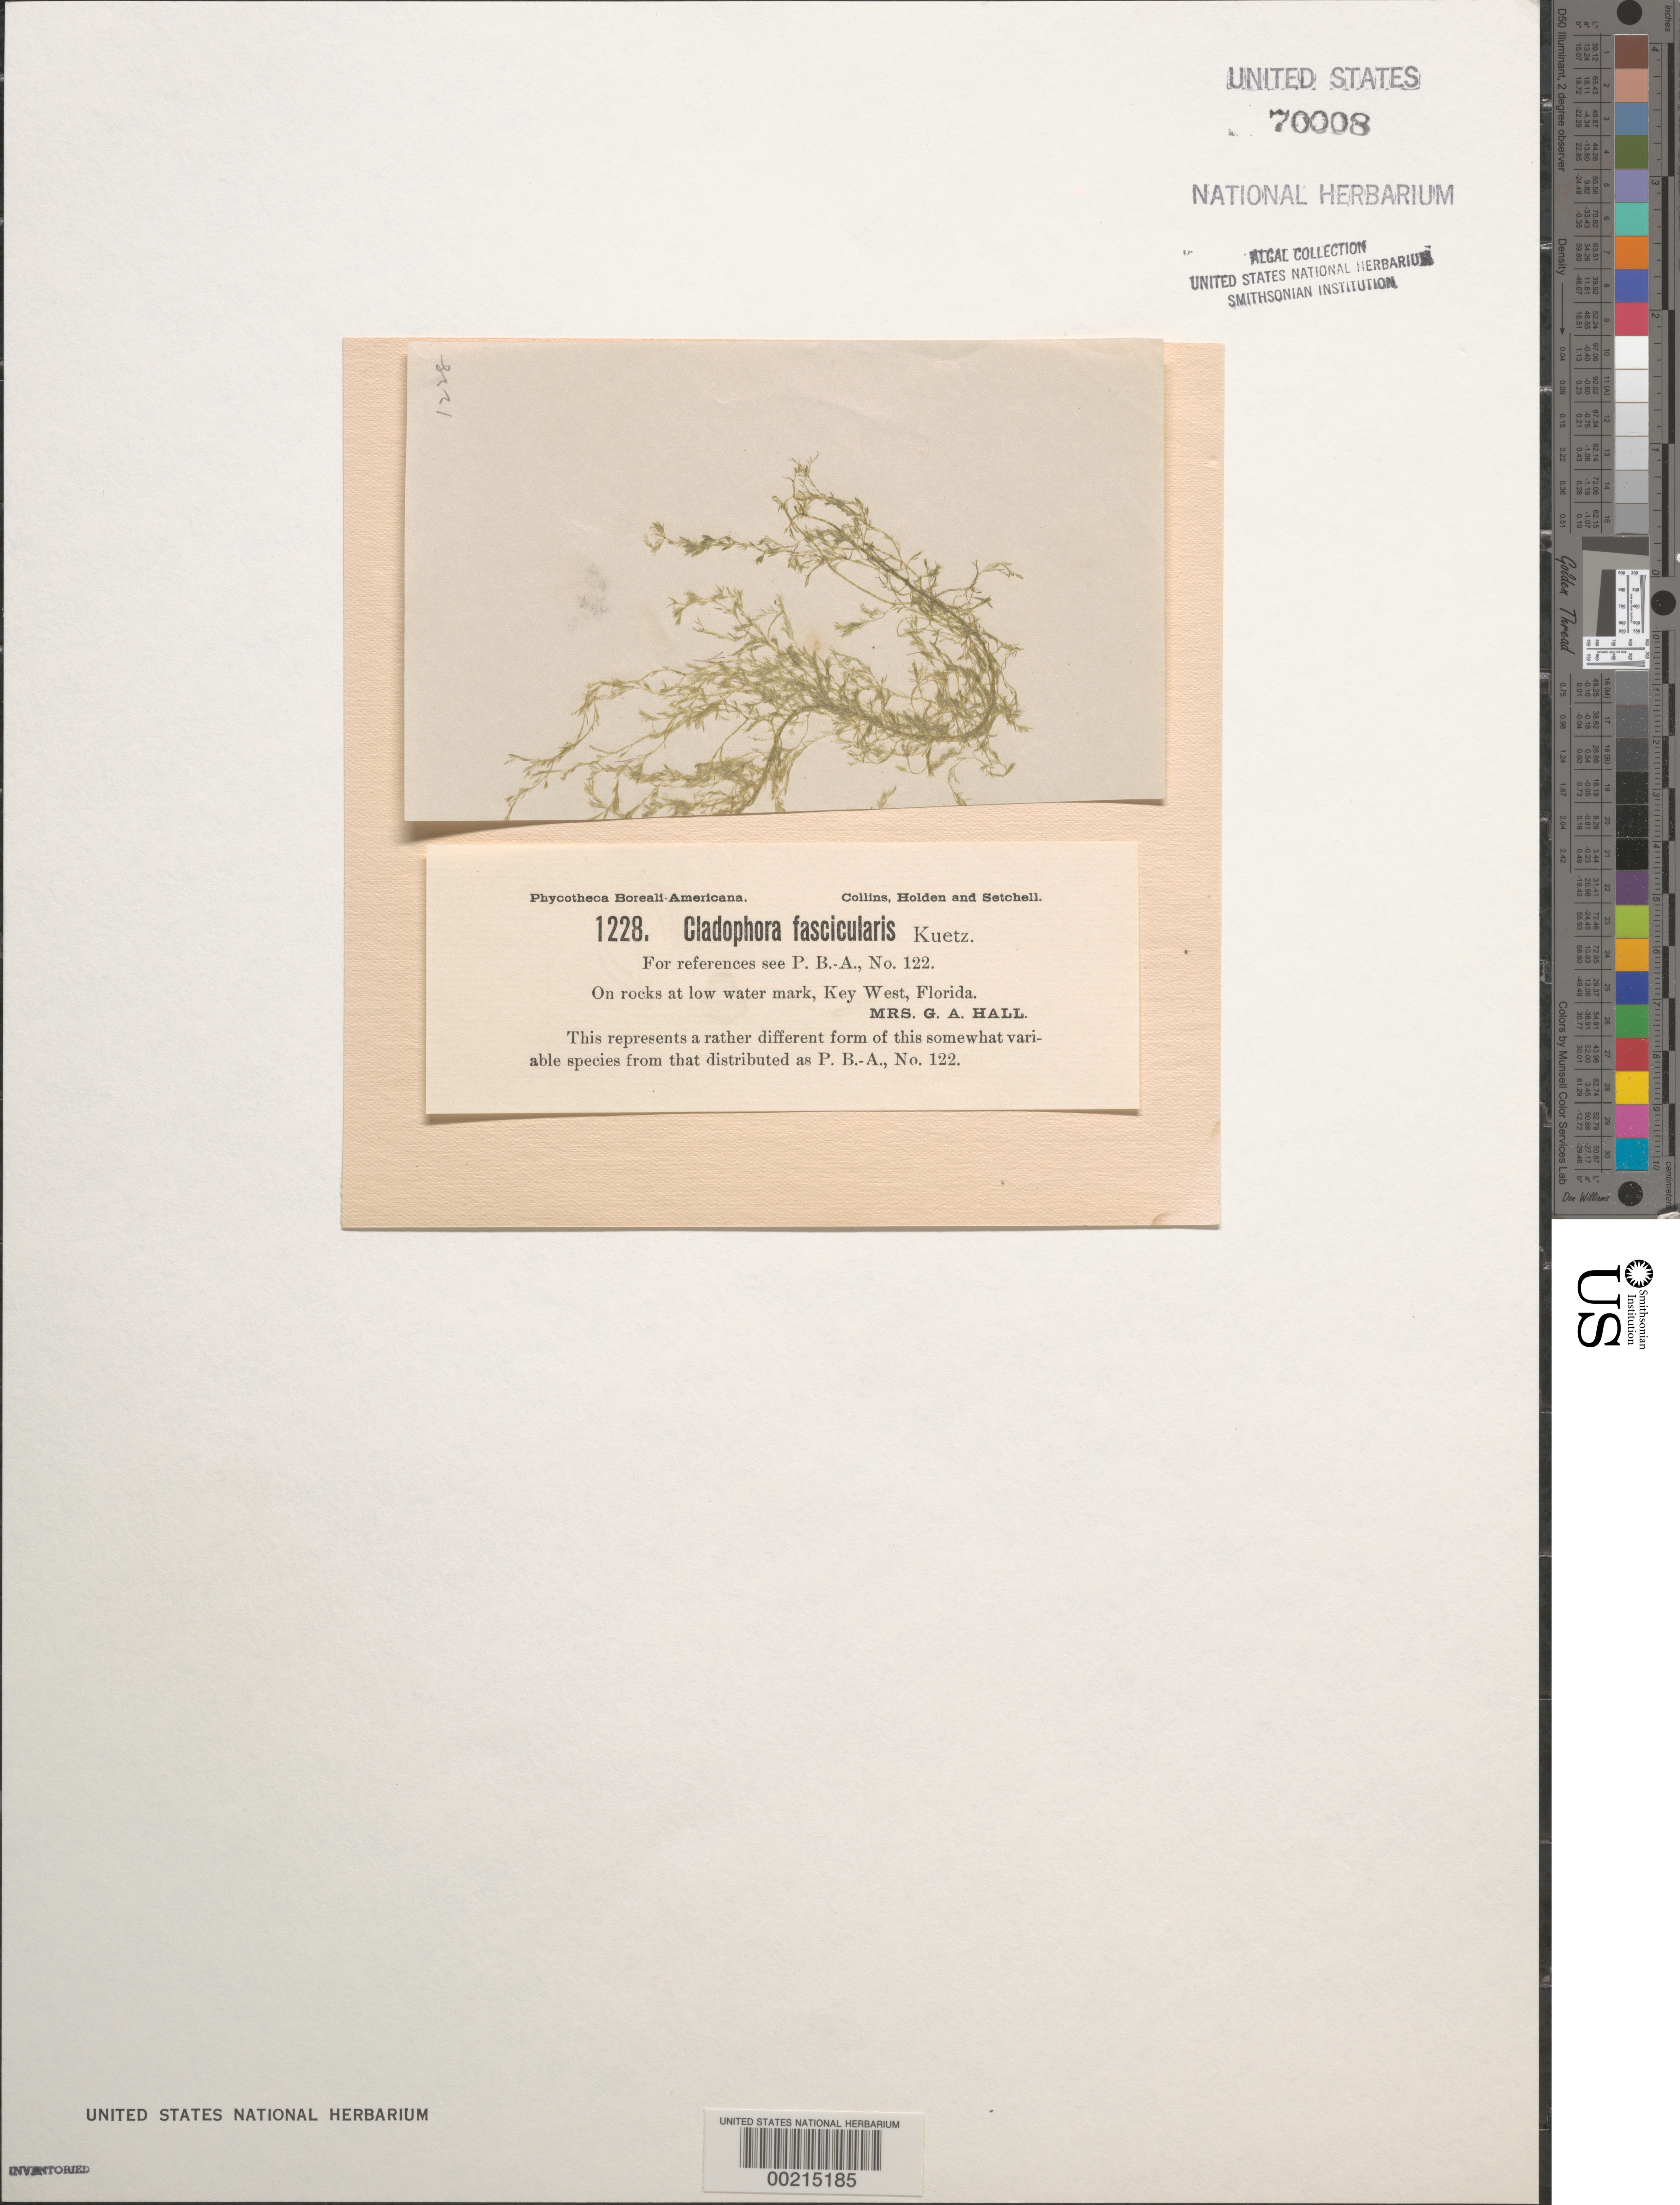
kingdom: Plantae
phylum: Chlorophyta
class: Ulvophyceae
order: Bryopsidales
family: Caulerpaceae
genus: Caulerpa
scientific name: Caulerpa mexicana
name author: Sond. ex Kütz.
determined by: Algae name updating Project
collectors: Mrs. Hall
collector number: PB-A 1228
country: United States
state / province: Florida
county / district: Monroe County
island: Key West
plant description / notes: Collins, Holden & Setchell, Phycotheca Boreali-Americana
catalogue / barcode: US 70008